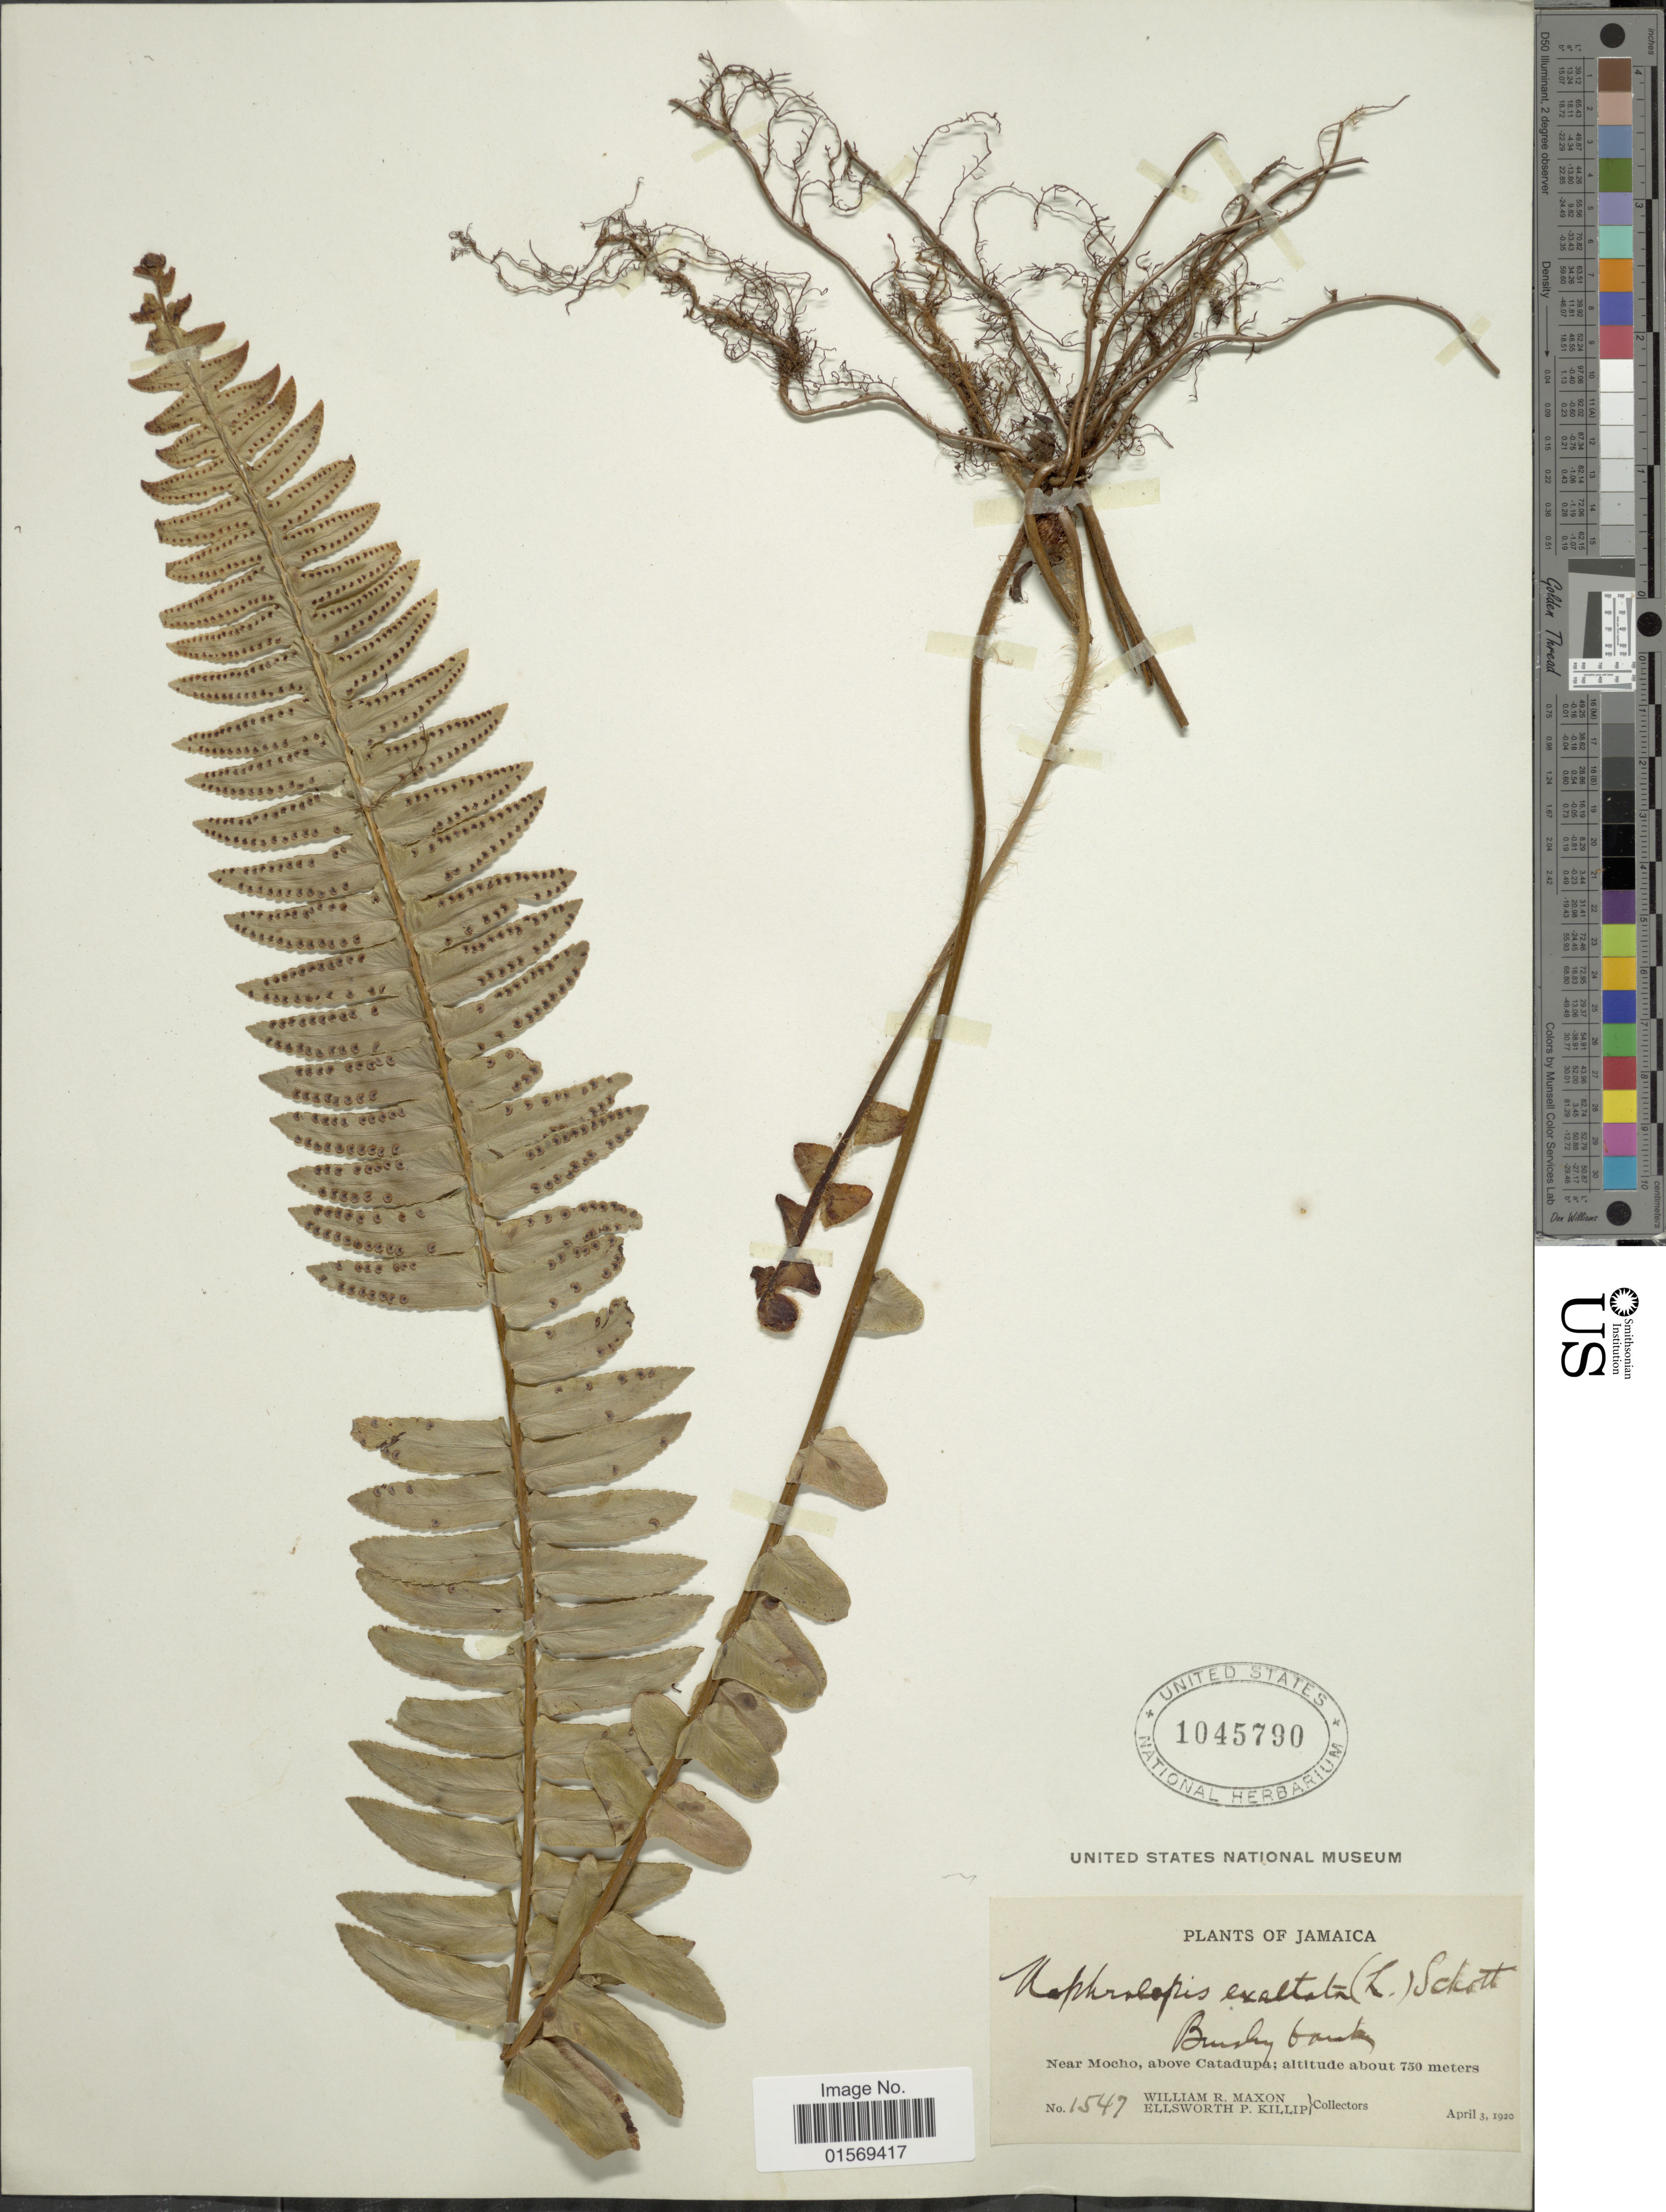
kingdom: Plantae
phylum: Tracheophyta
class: Polypodiopsida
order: Polypodiales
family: Nephrolepidaceae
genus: Nephrolepis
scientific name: Nephrolepis exaltata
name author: (L.) Schott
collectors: W. R. Maxon & E. P. Killip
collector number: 1547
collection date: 1920-04-03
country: Jamaica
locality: Jamaica, Near Mocho, above Catadupa.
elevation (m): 750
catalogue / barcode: US 1045790